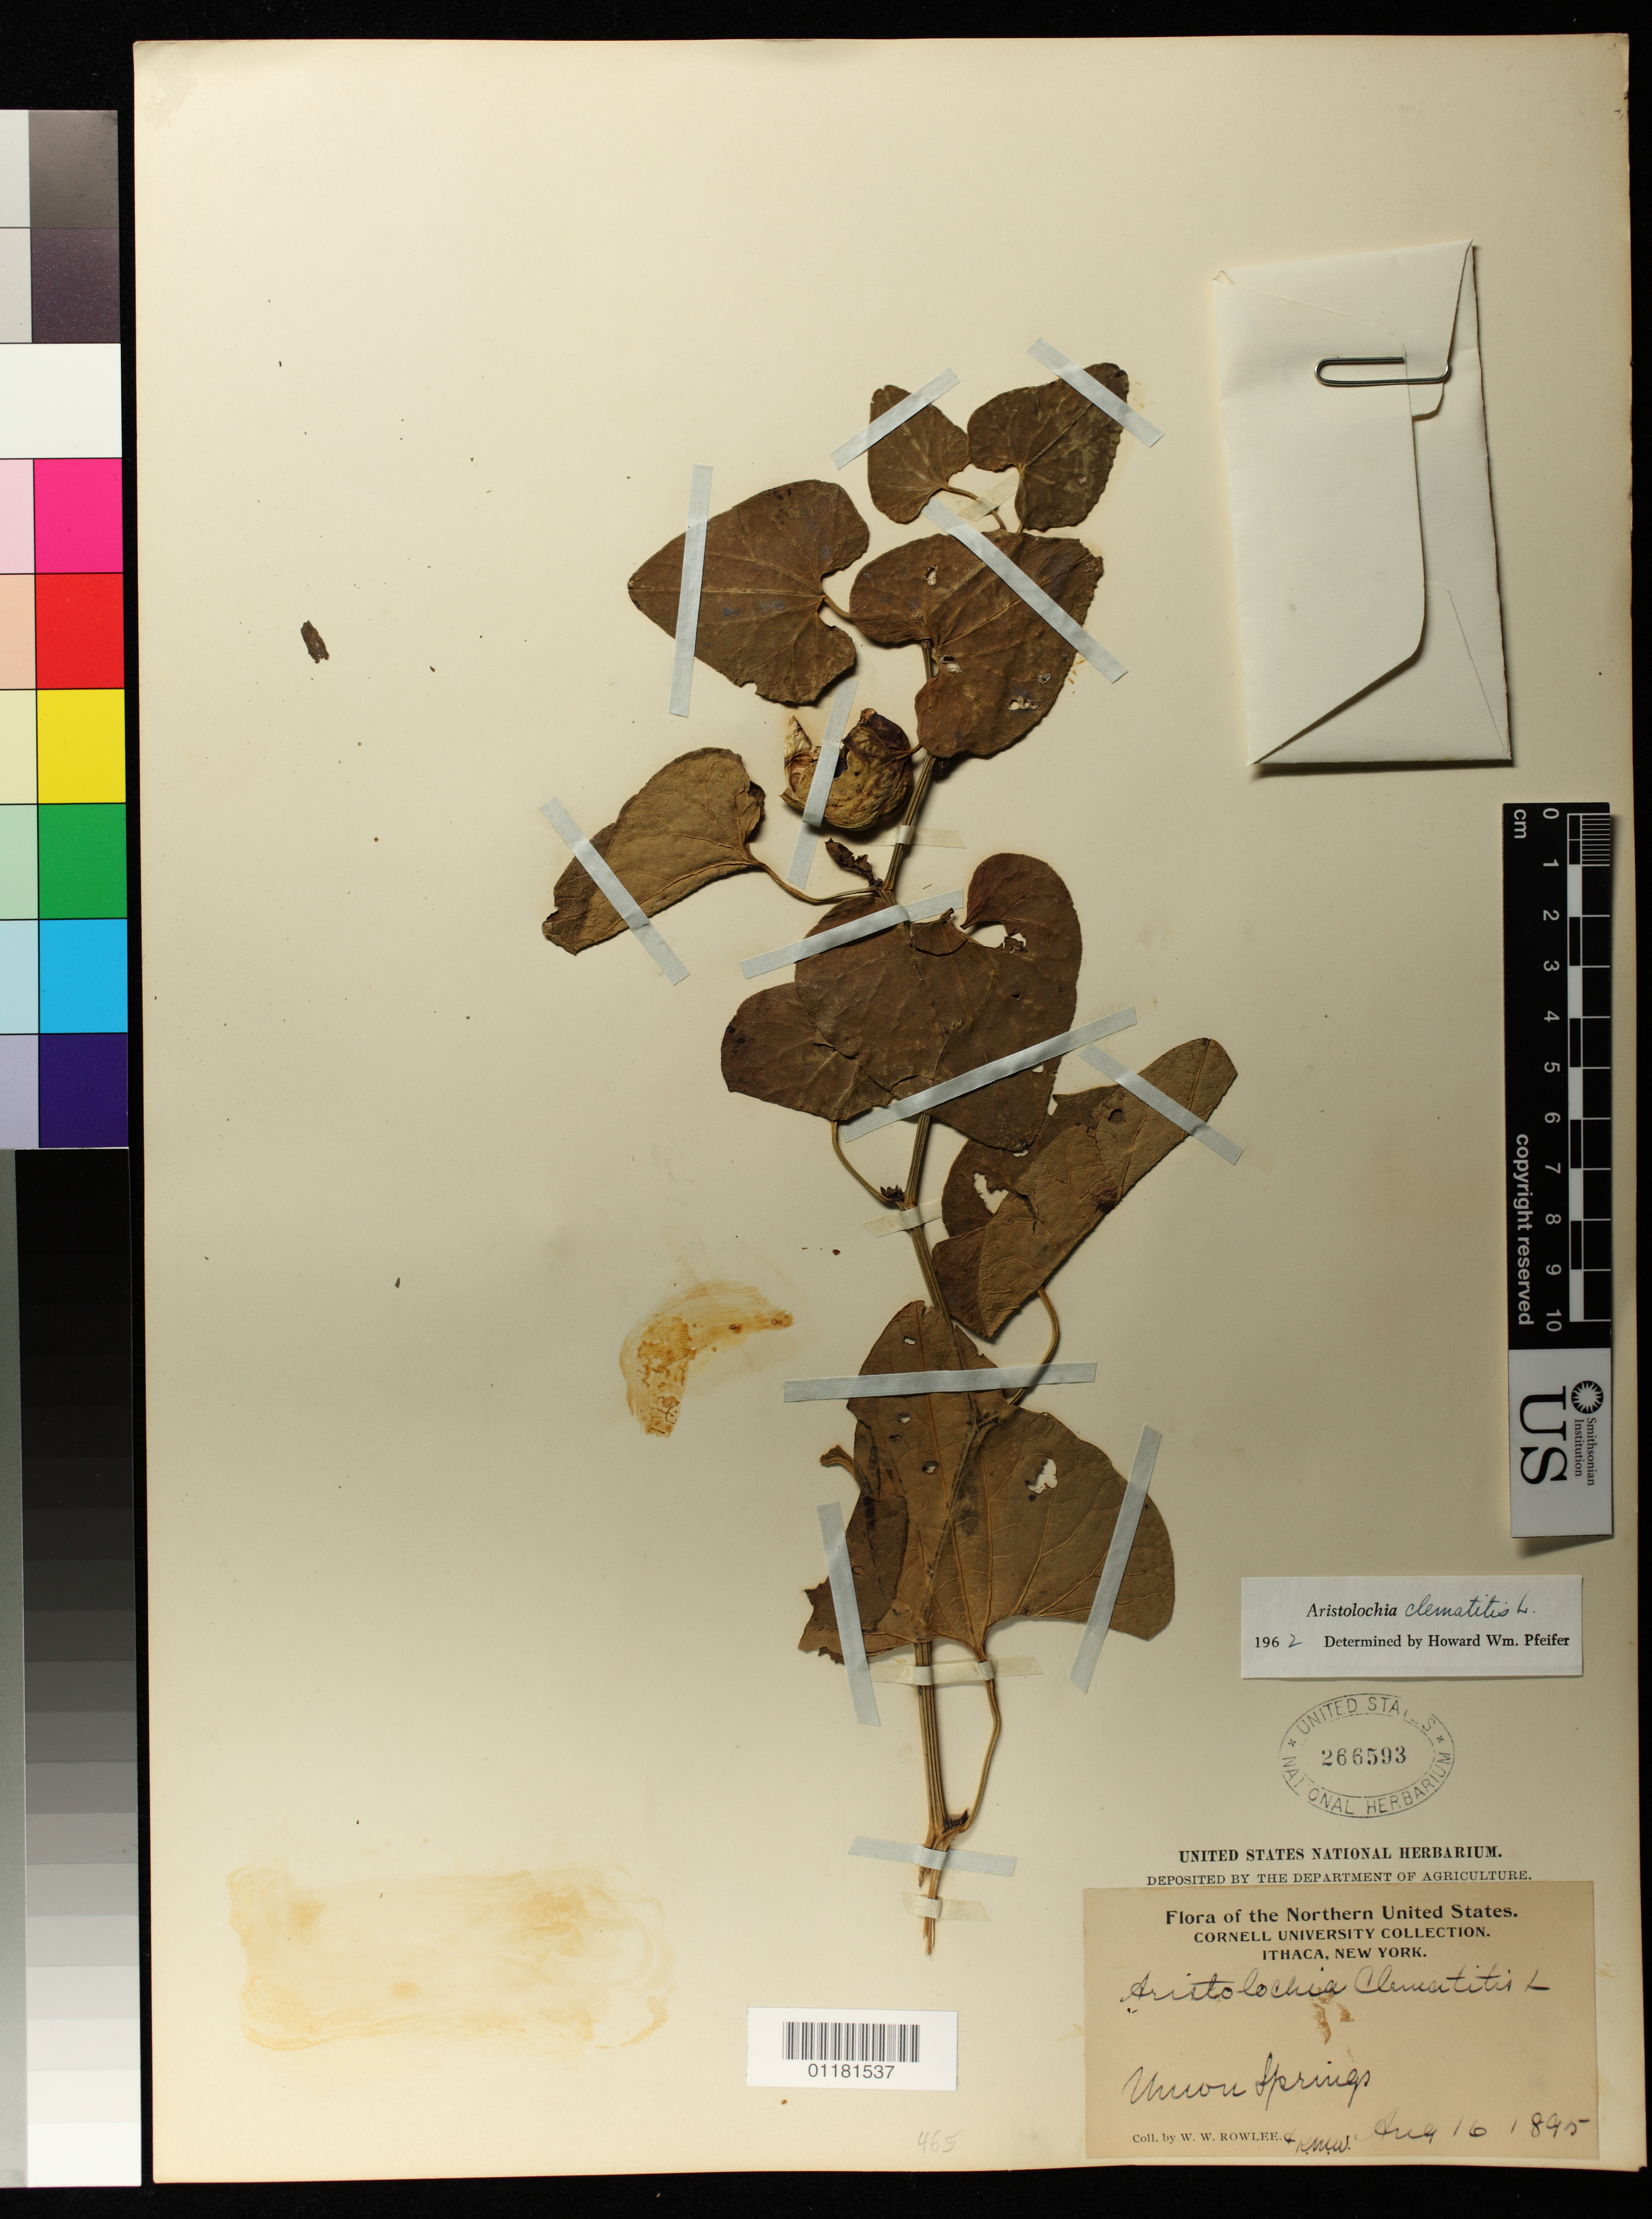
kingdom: Plantae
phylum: Tracheophyta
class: Magnoliopsida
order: Piperales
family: Aristolochiaceae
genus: Aristolochia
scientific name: Aristolochia clematitis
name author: L.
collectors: W. W. Rowlee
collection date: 1895-08-16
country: United States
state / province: New York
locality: Union Springs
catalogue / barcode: US 266593